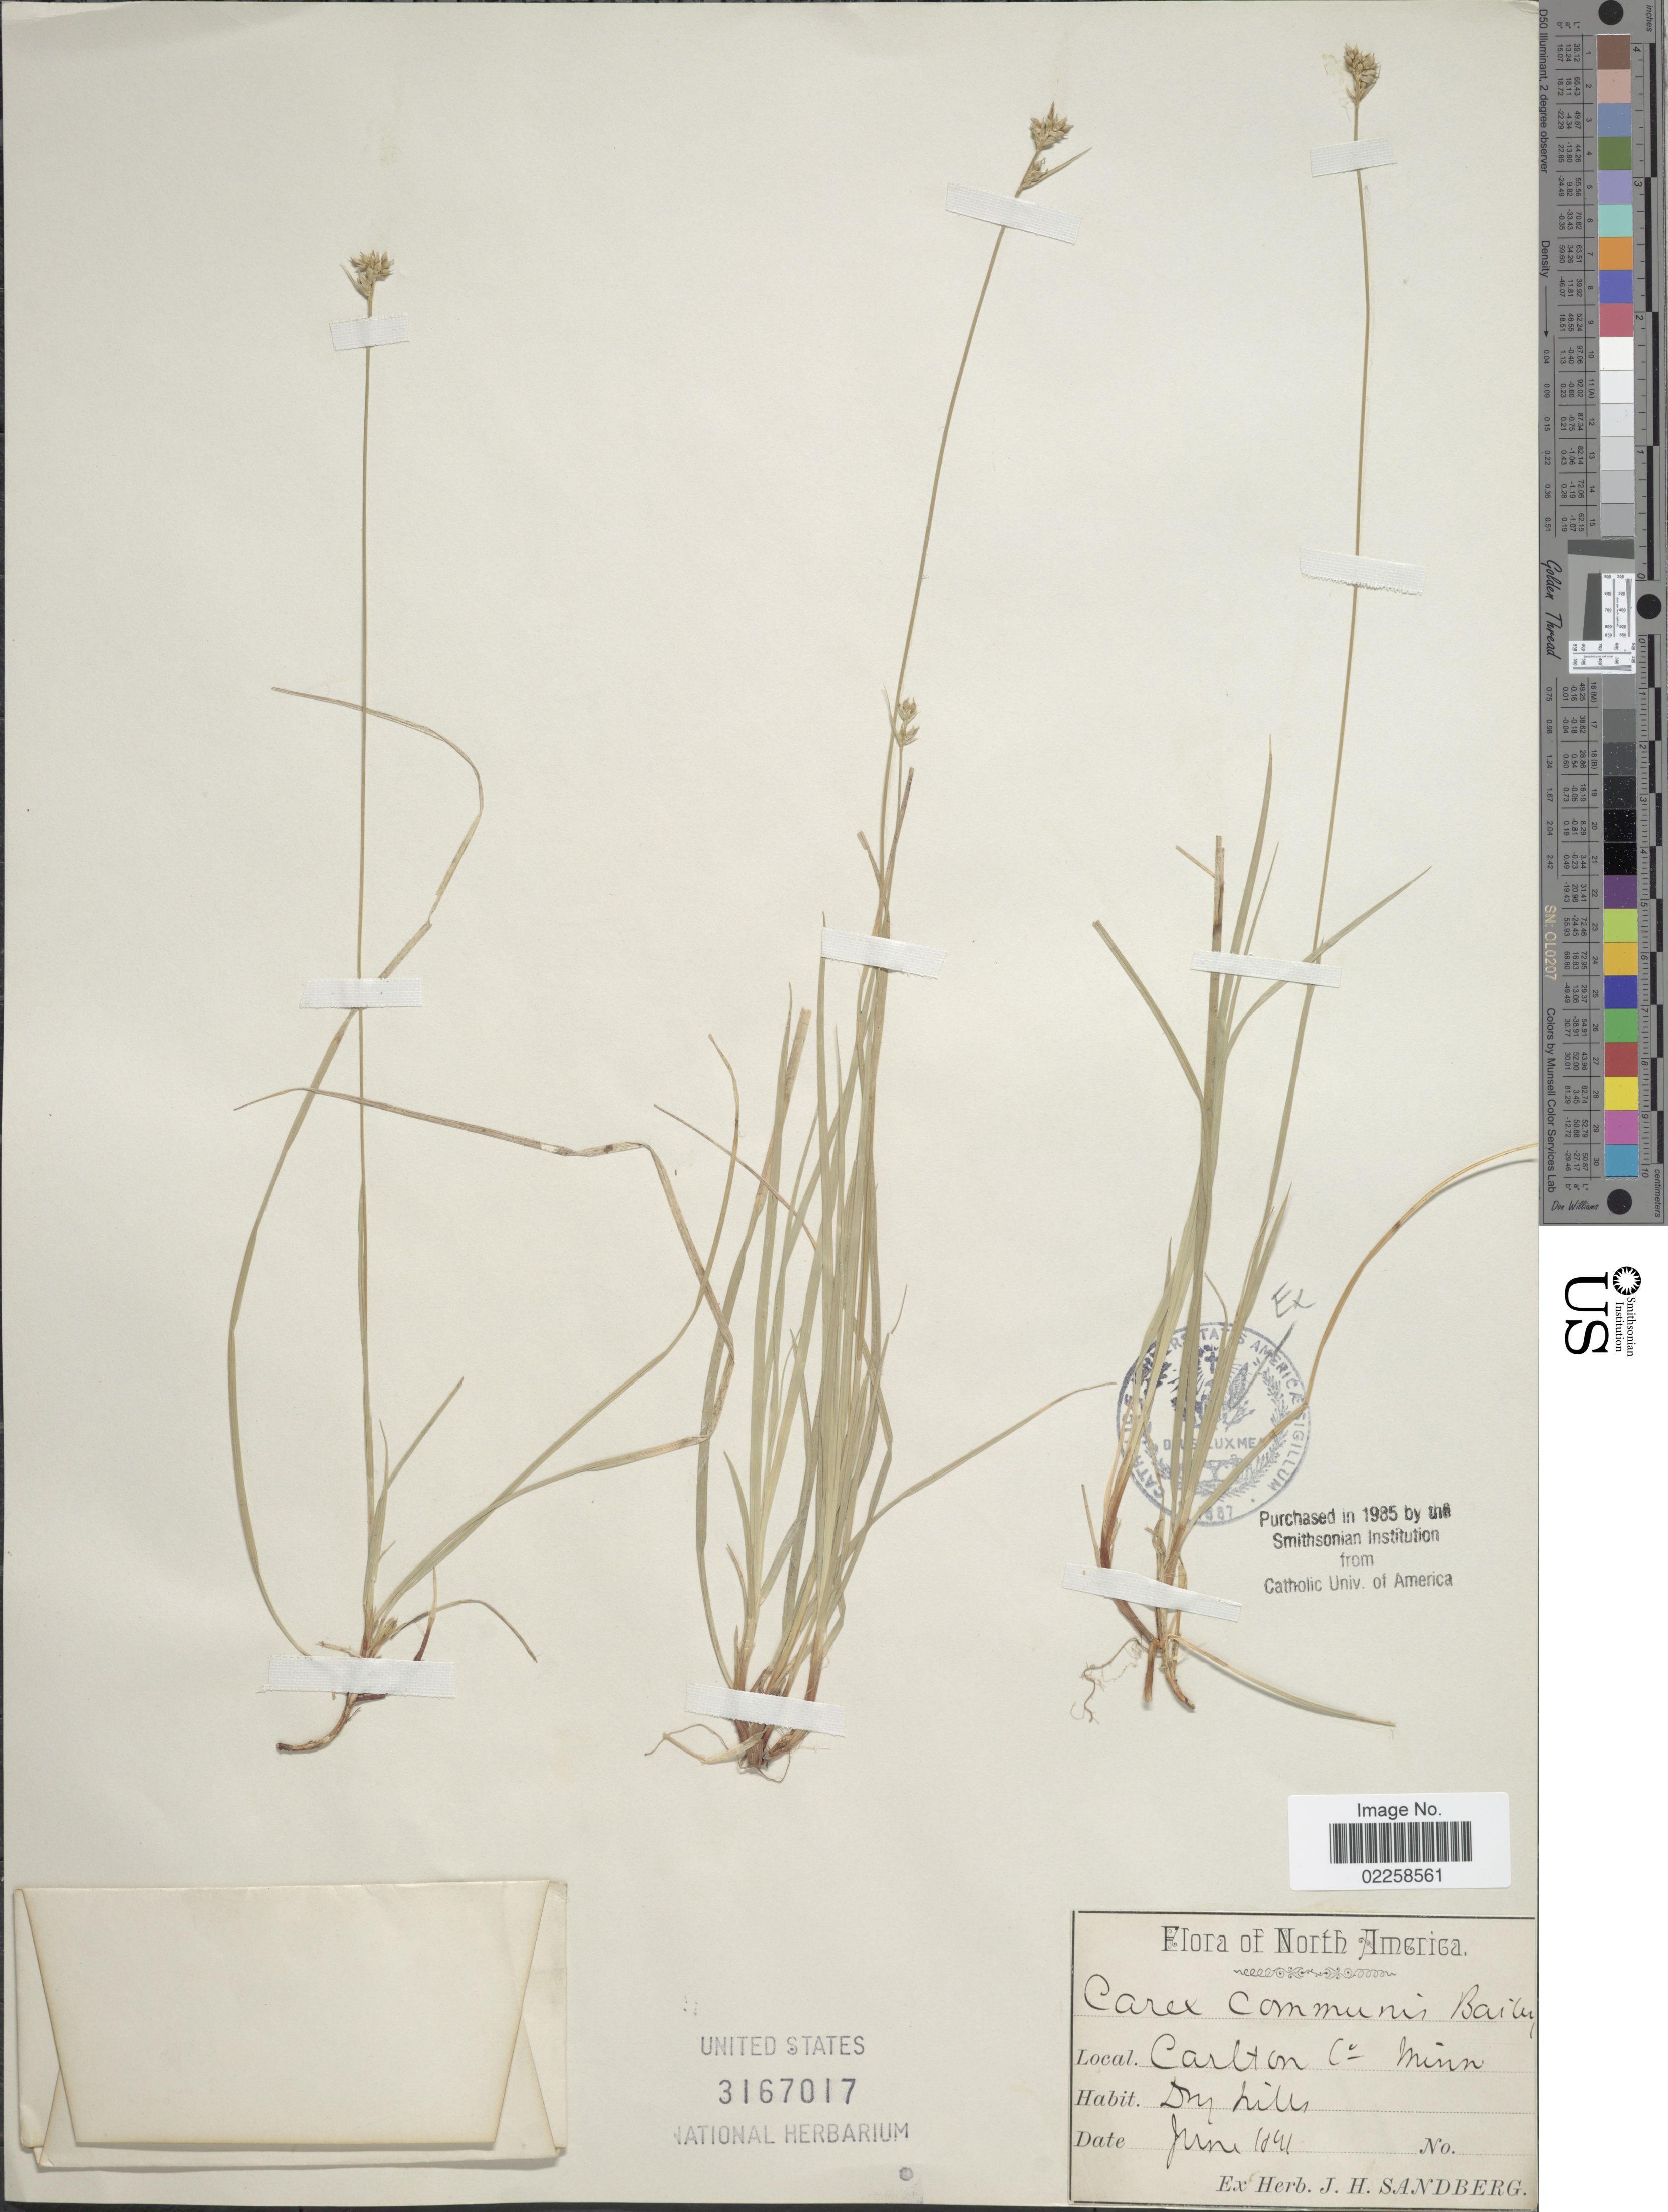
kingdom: Plantae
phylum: Tracheophyta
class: Liliopsida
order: Poales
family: Cyperaceae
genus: Carex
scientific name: Carex communis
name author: L.H. Bailey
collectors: ex. herb. J. H. Sandberg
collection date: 1841-06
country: United States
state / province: Minnesota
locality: Carlton Co.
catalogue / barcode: US 3167017